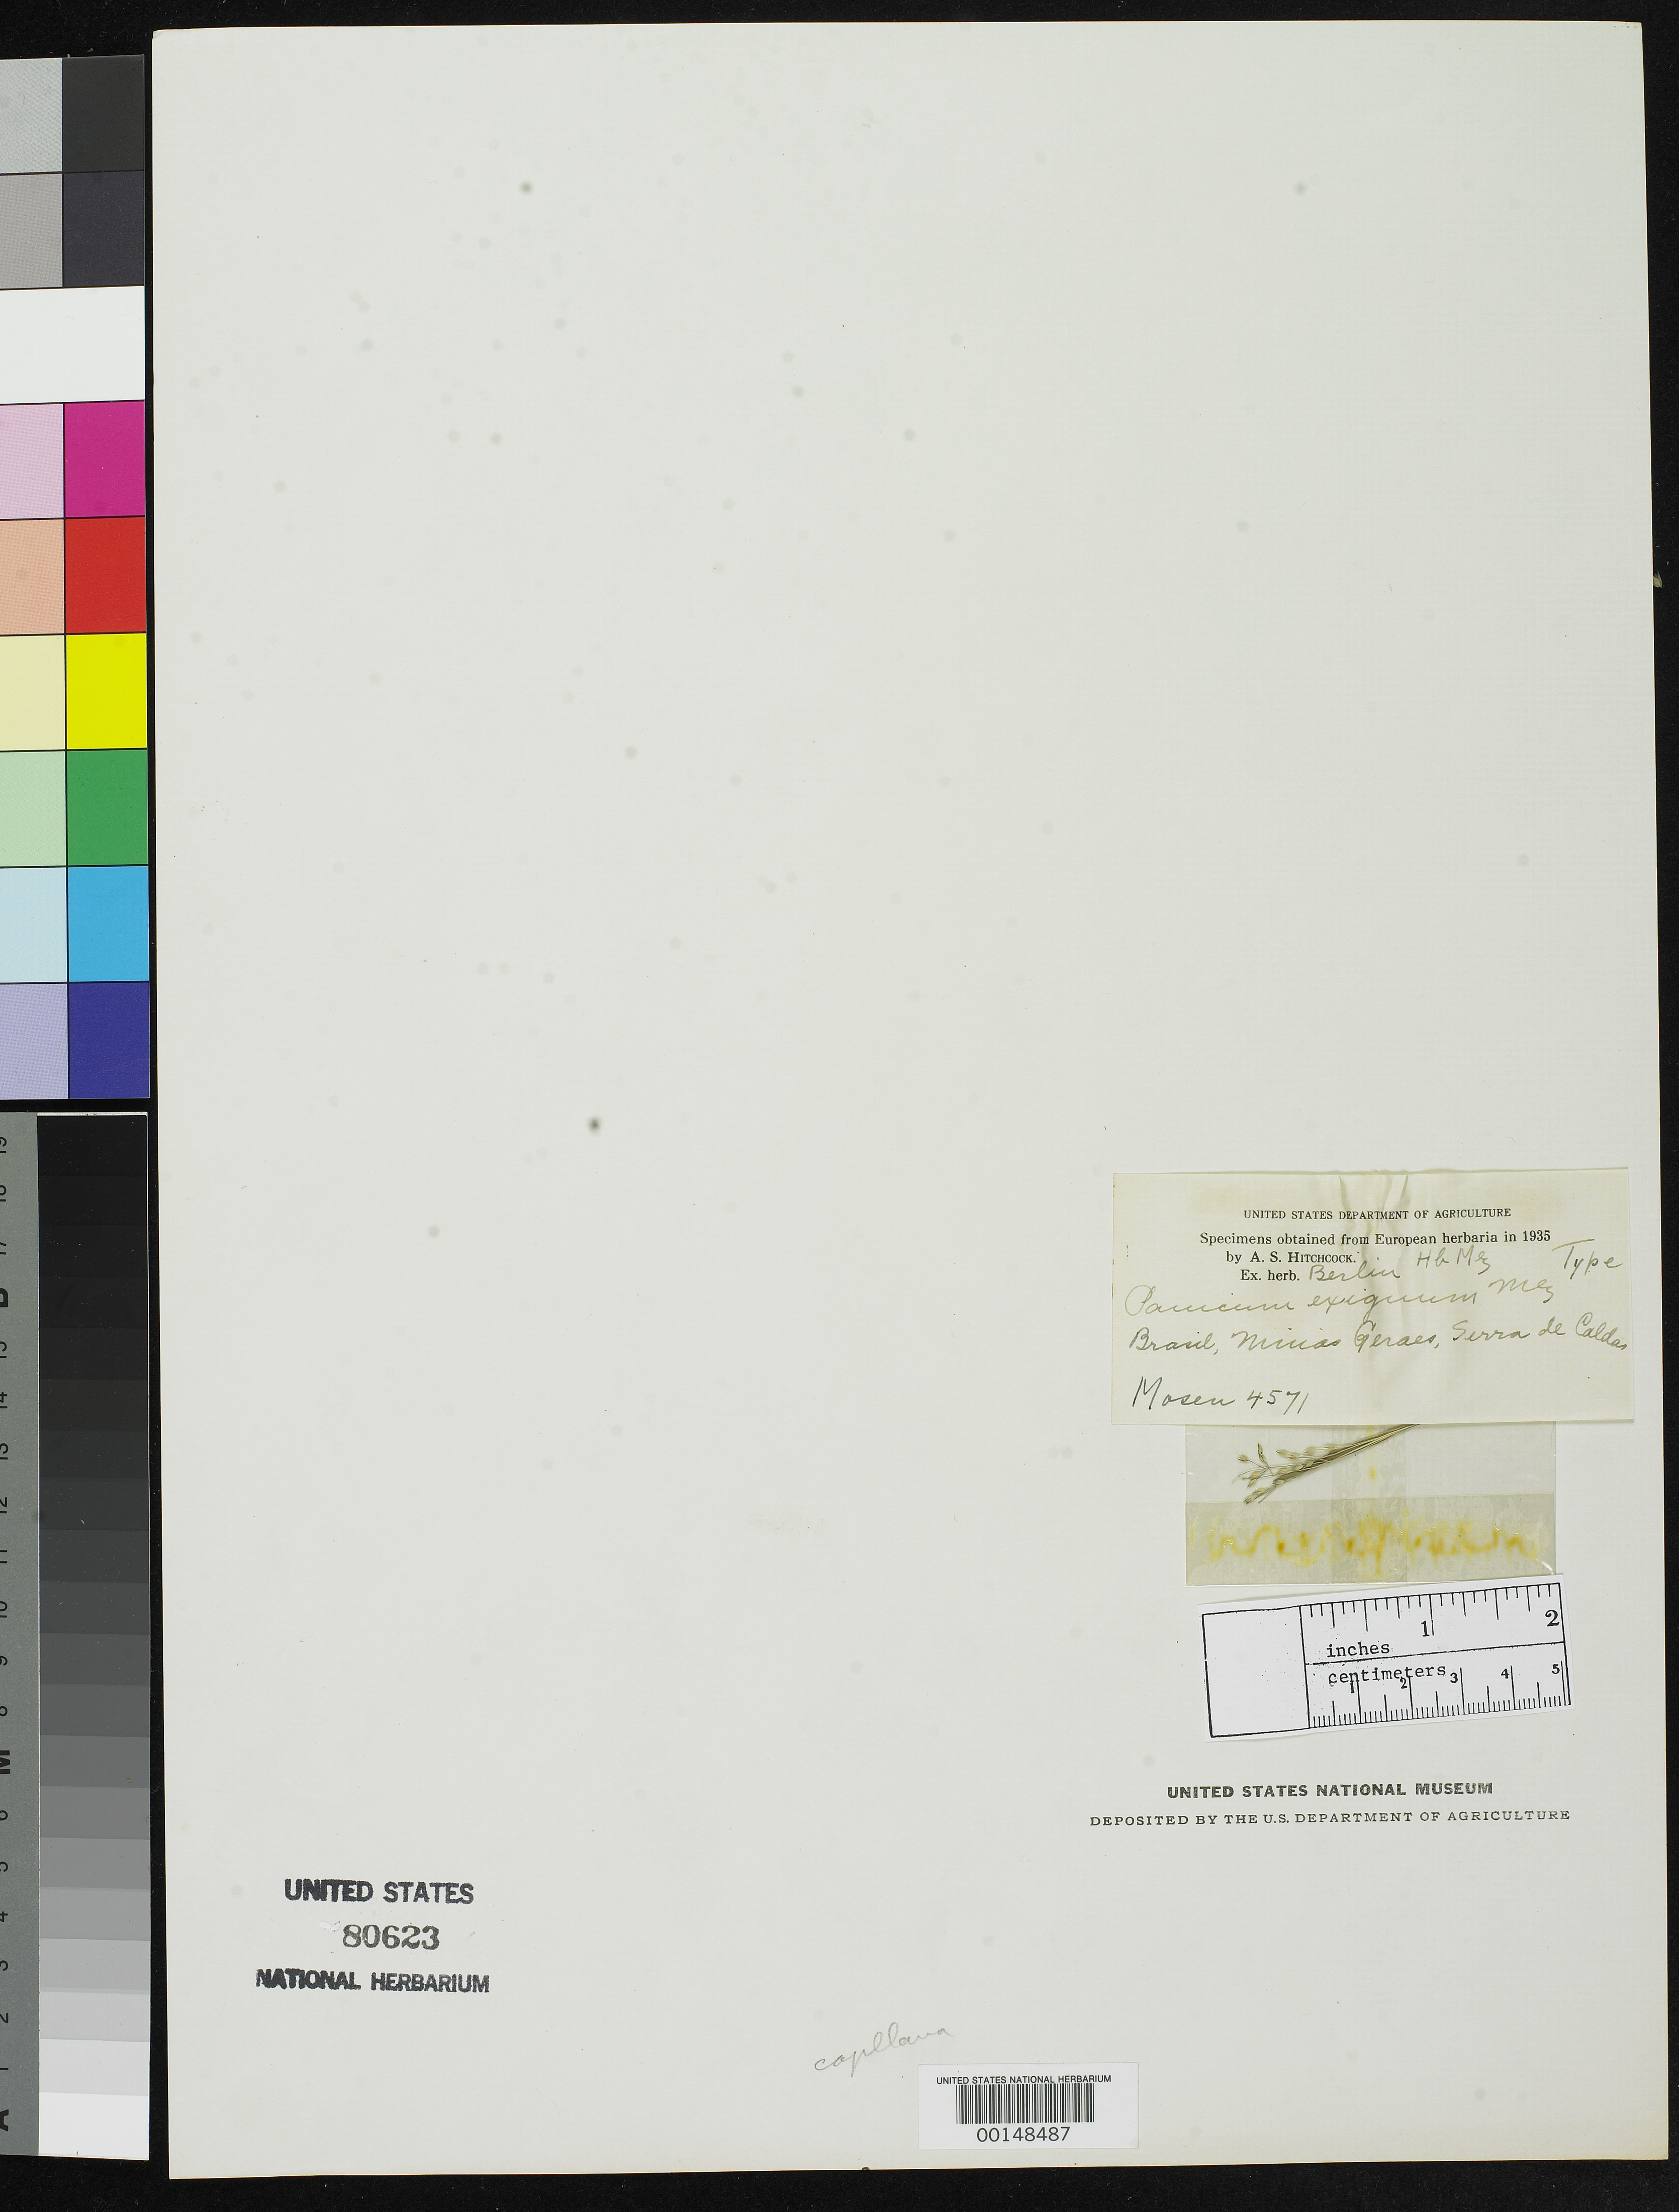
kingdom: Plantae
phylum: Tracheophyta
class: Liliopsida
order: Poales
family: Poaceae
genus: Panicum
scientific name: Panicum exiguum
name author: Mez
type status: Type Fragment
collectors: C. Mosen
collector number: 4571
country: Brazil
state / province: Minas Gerais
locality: Serra de Caldas.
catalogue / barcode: US 80623